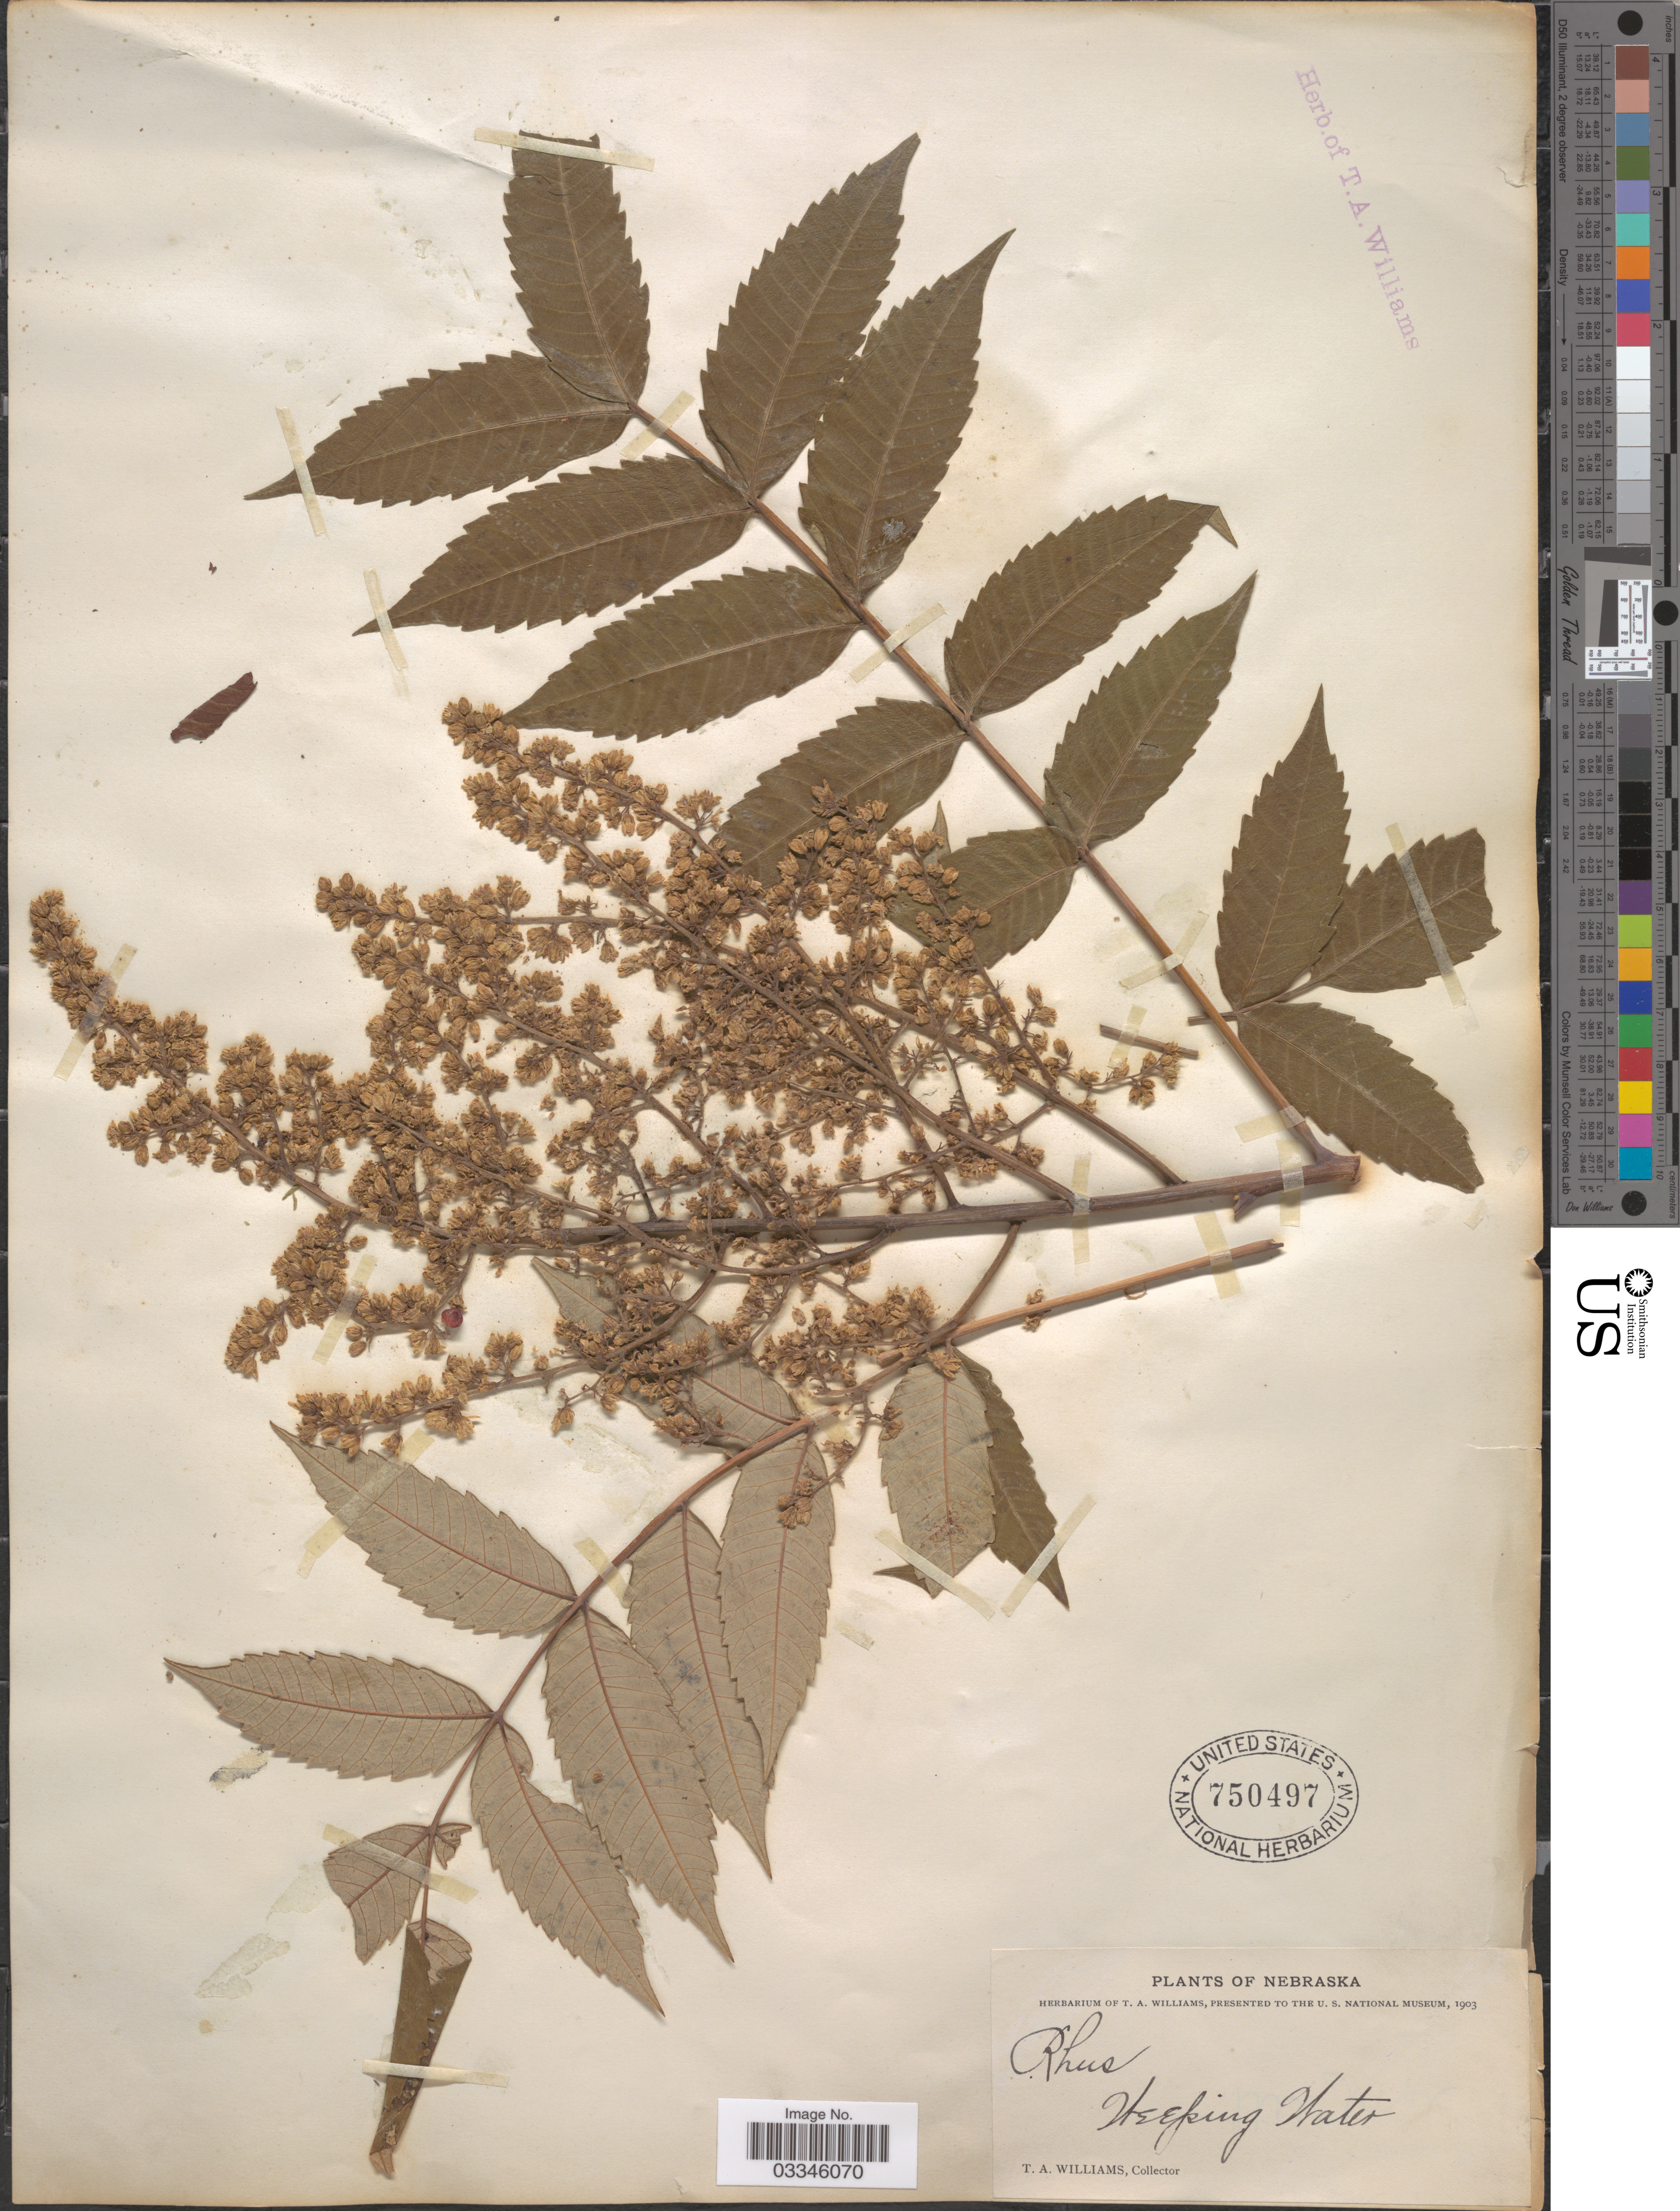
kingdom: Plantae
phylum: Tracheophyta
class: Magnoliopsida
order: Sapindales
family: Anacardiaceae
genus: Rhus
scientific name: Rhus glabra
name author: L.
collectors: T. Williams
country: United States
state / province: Nebraska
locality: Weeping Water.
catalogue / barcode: US 750497